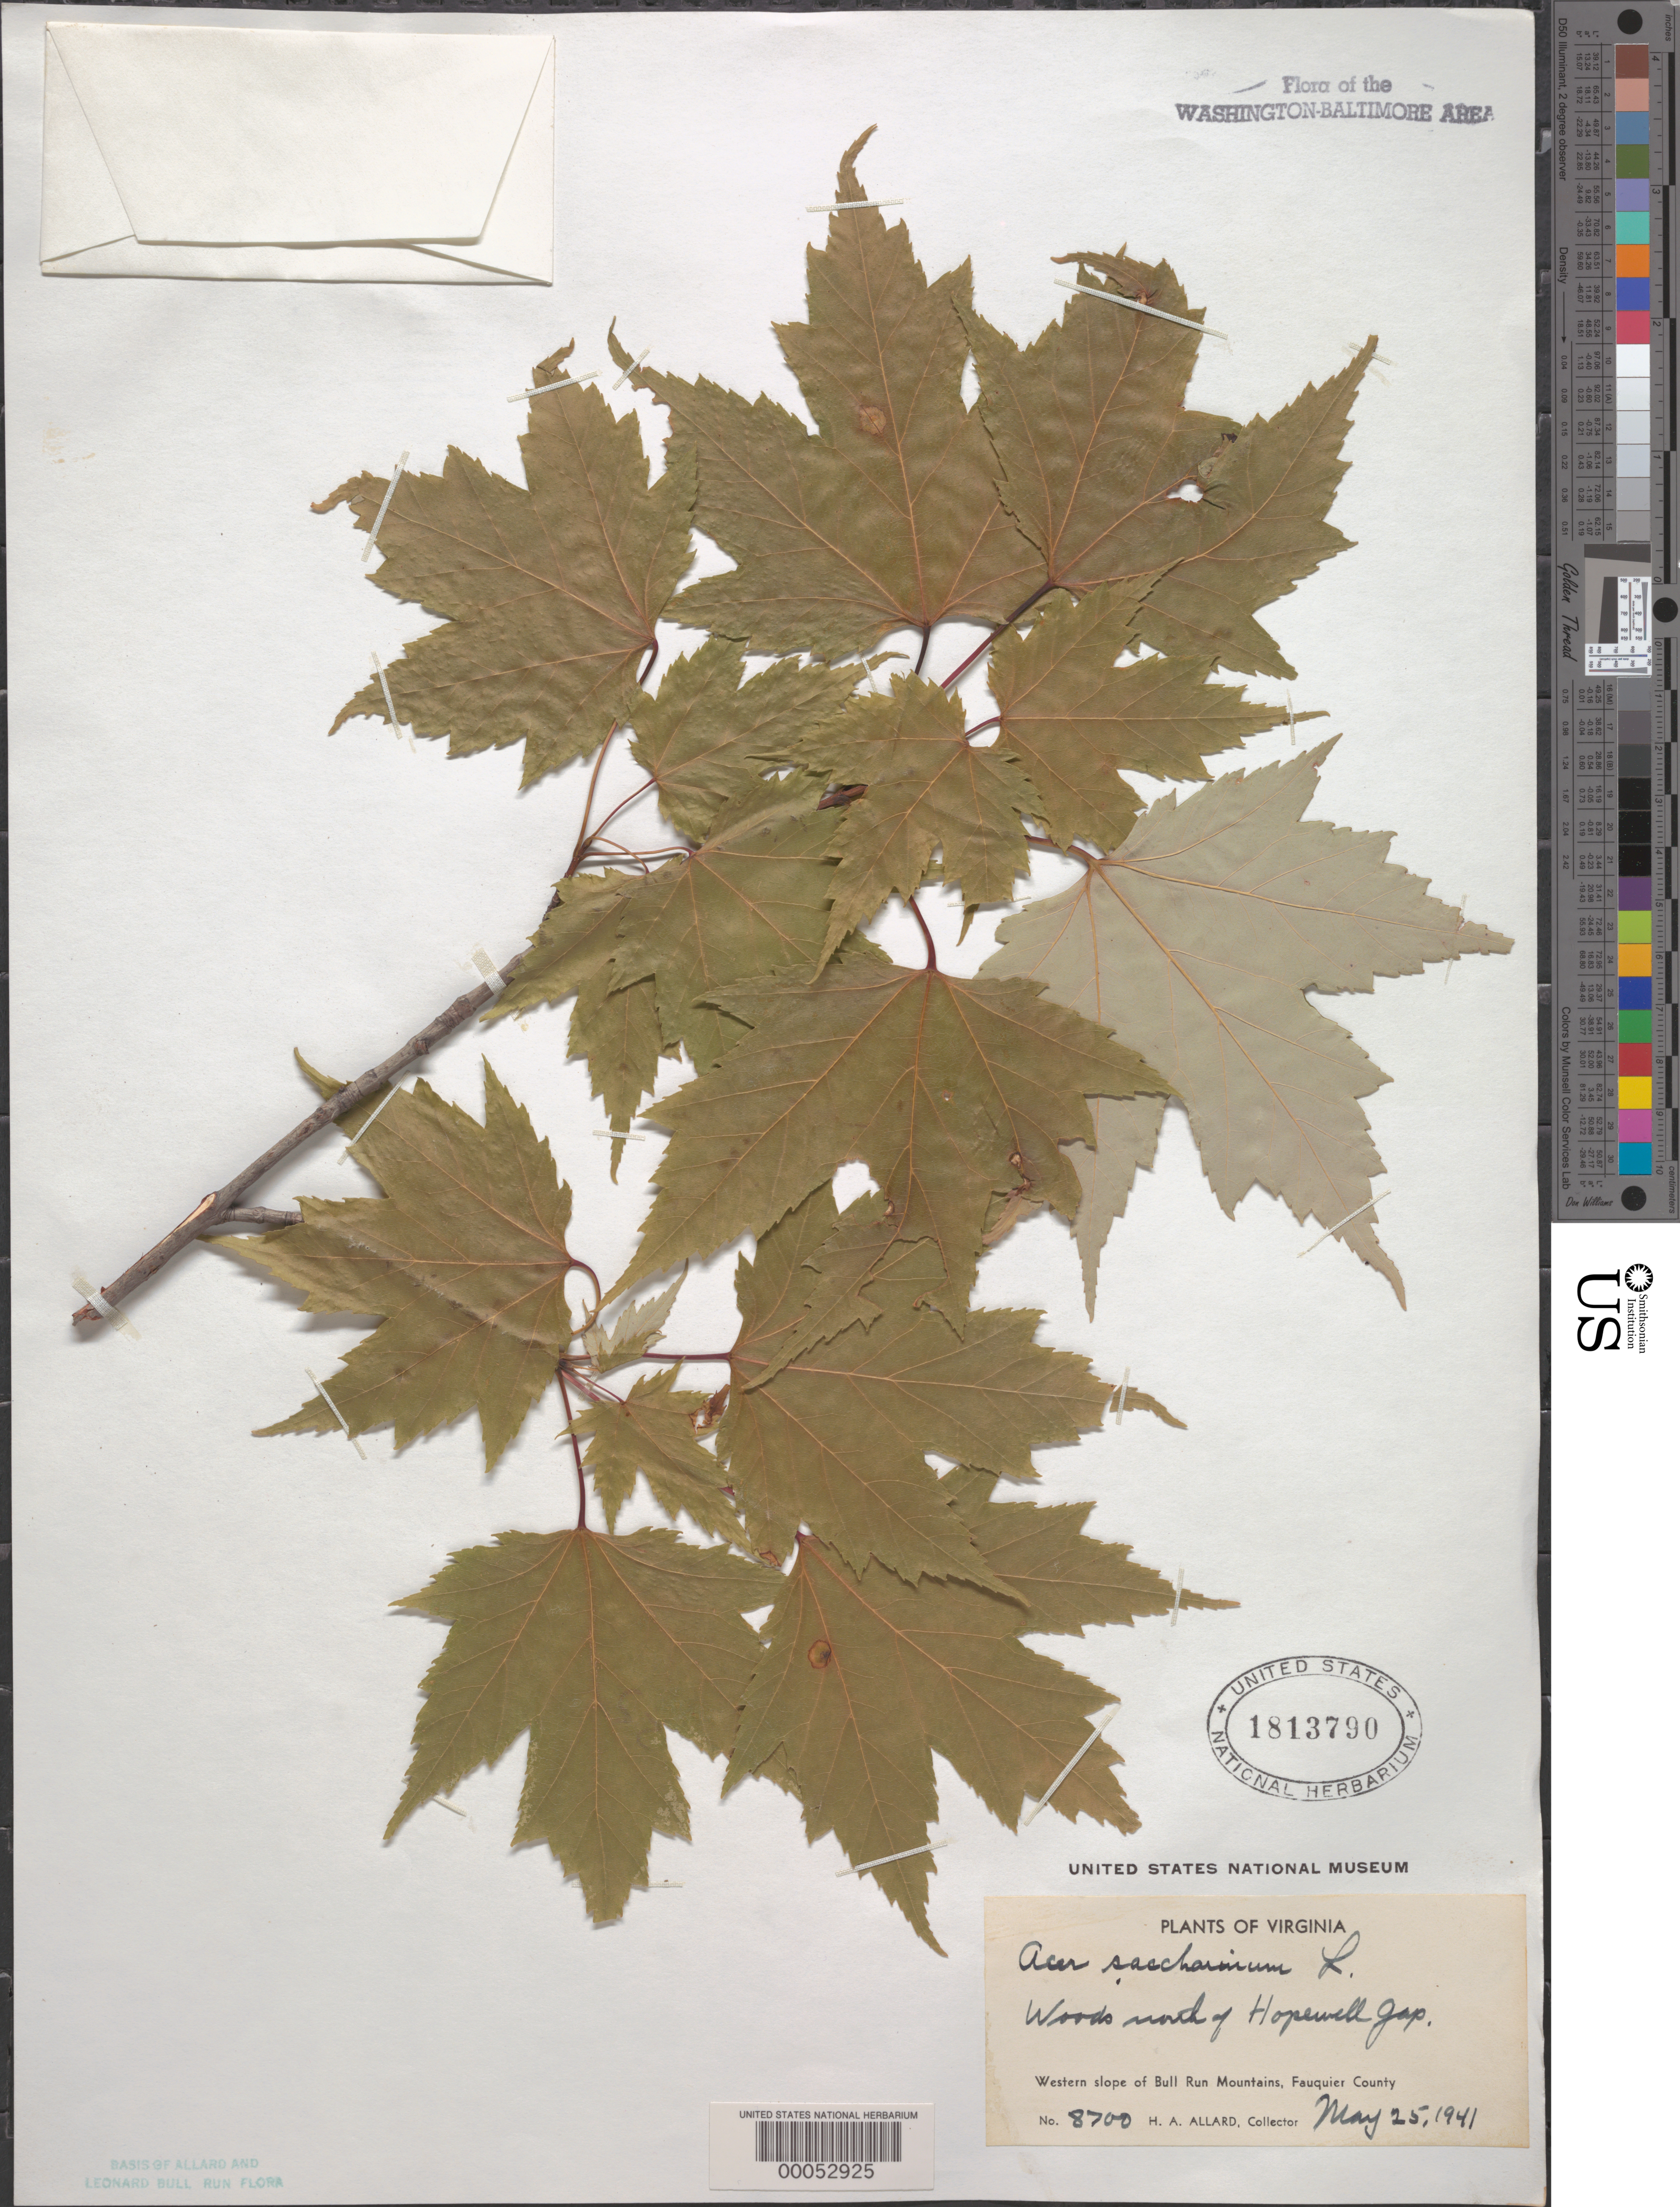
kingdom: Plantae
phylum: Tracheophyta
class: Magnoliopsida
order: Sapindales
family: Sapindaceae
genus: Acer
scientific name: Acer saccharinum subsp. floridanum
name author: (Chapm.) Wesm.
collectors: H. A. Allard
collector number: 8700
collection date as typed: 25 May 1941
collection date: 1941-05-25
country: United States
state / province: Virginia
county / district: Fauquier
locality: South of Hopewell Gap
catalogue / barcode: US 1813790